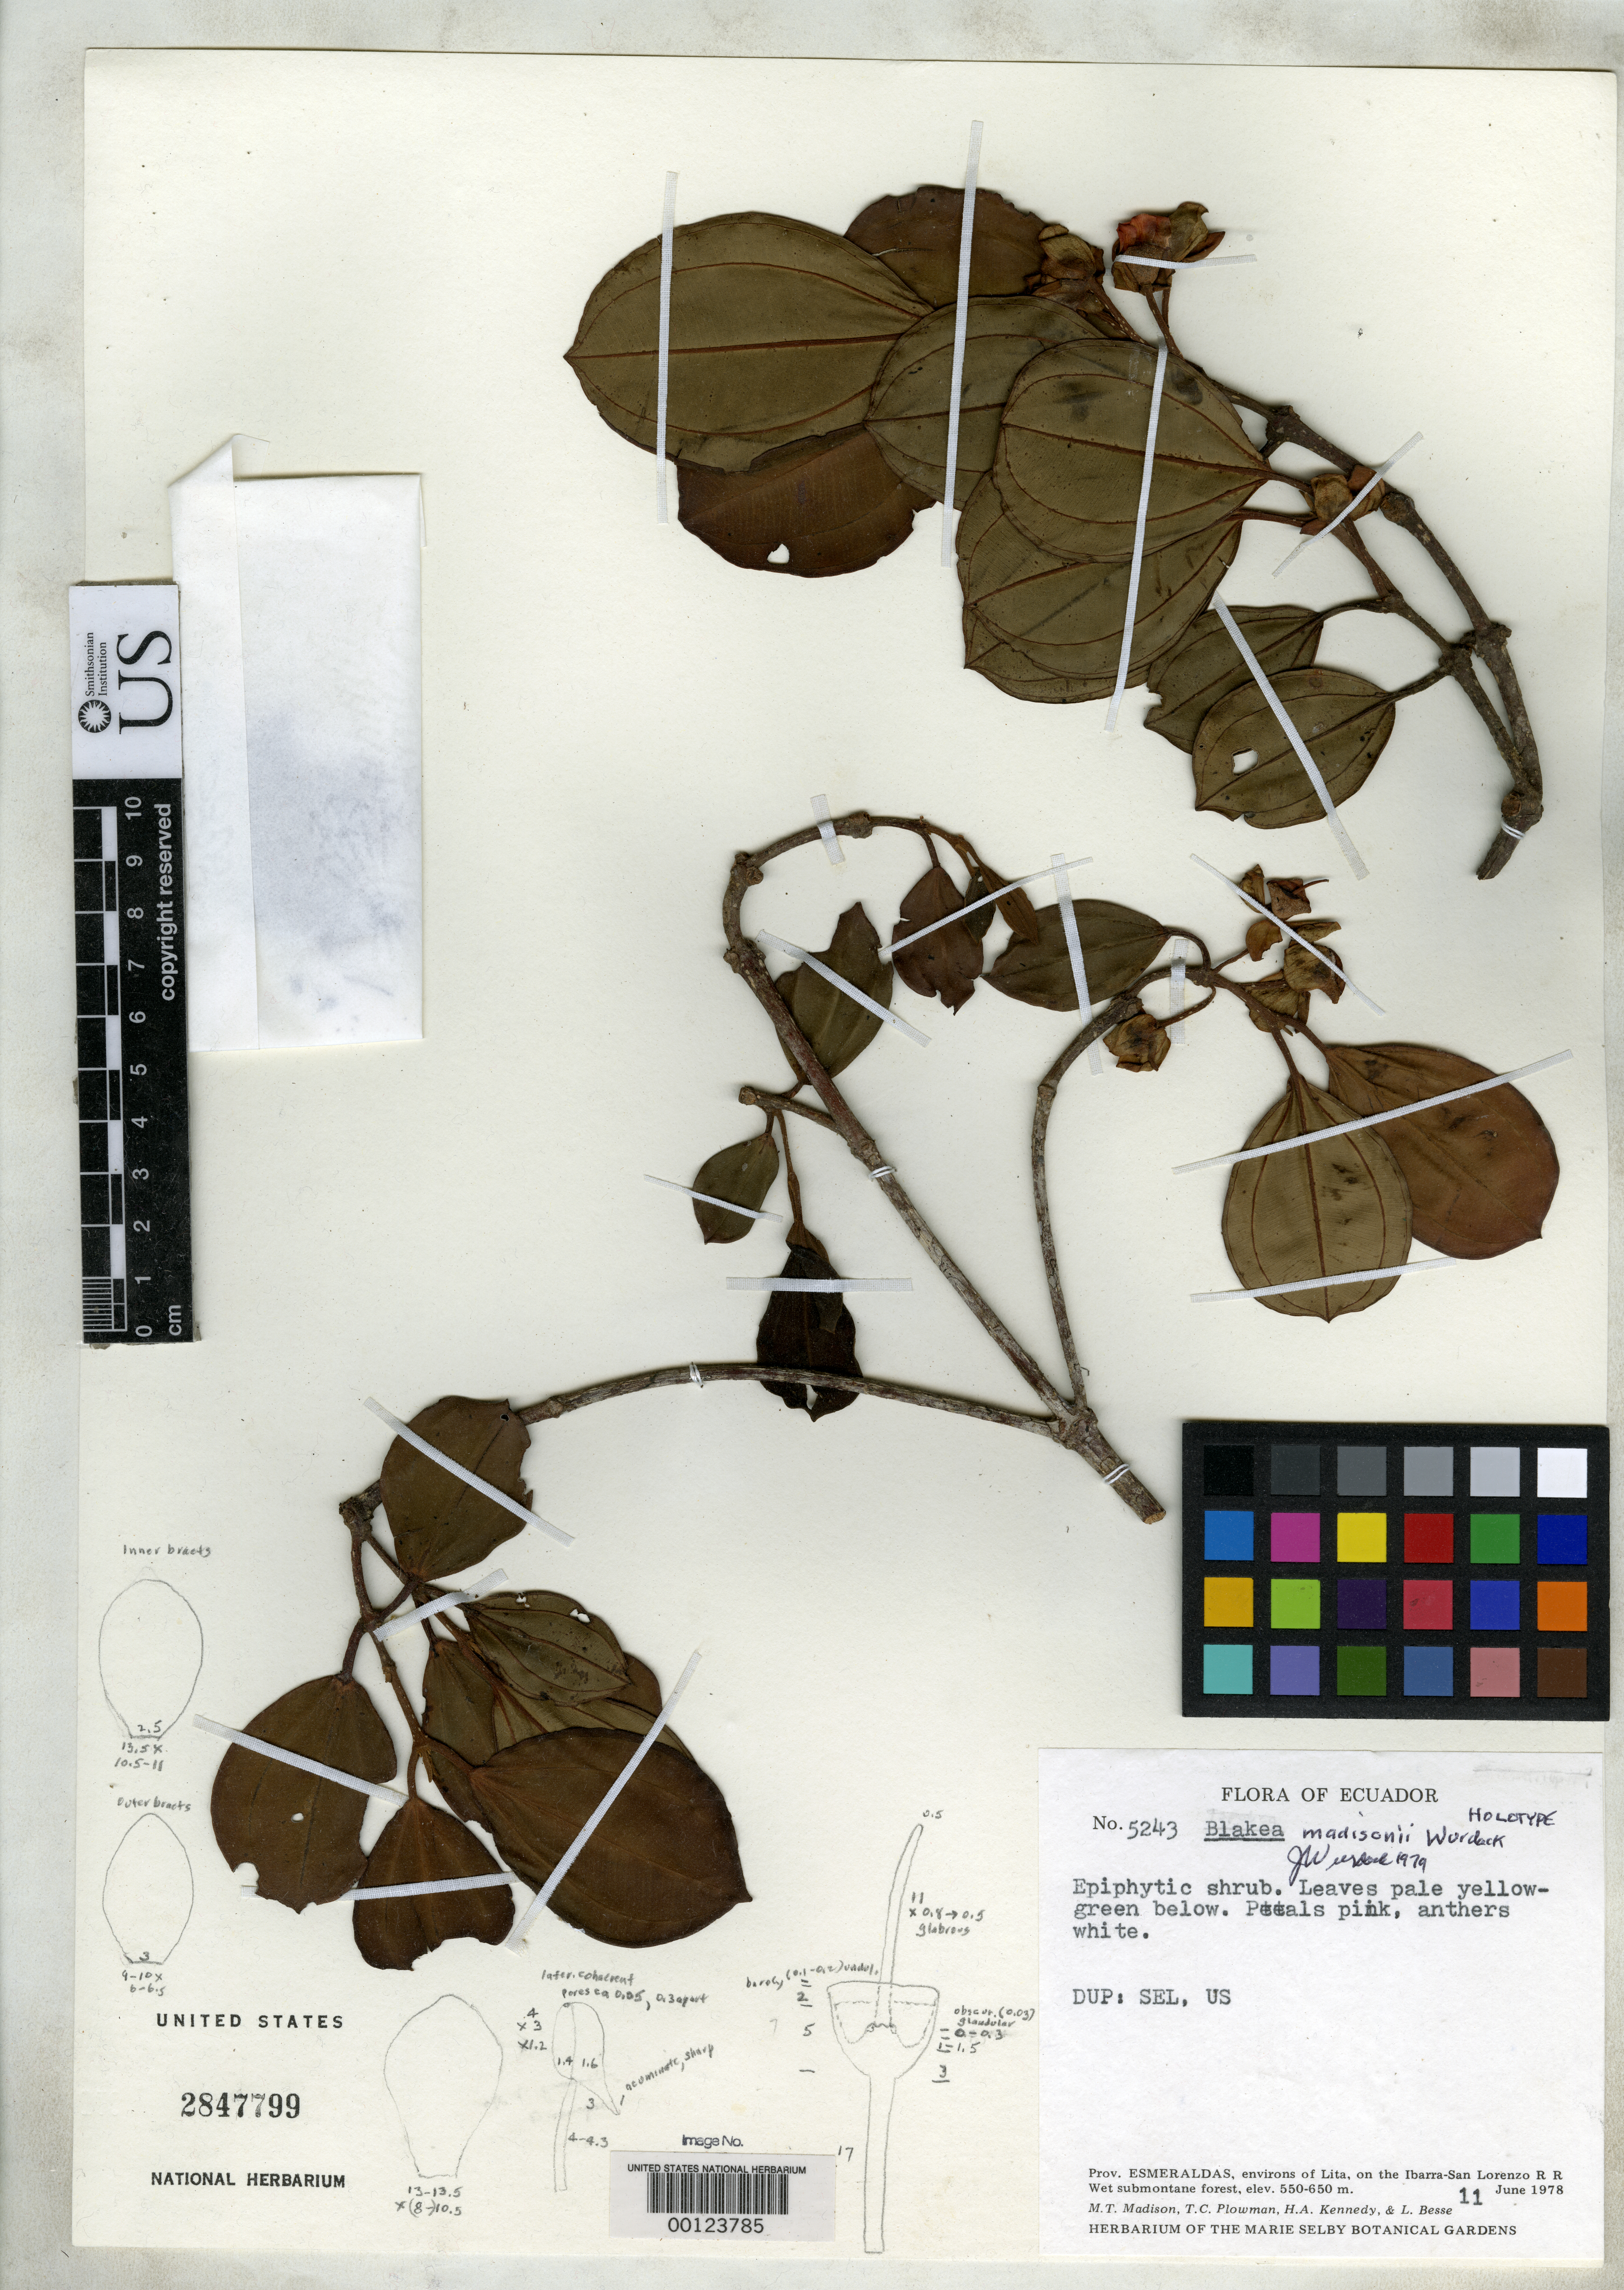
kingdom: Plantae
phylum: Tracheophyta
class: Magnoliopsida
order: Myrtales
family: Melastomataceae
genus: Blakea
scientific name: Blakea madisonii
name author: Wurdack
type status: Holotype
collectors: M. T. Madison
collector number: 5243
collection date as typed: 11 Jun 1978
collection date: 1978-06-11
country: Ecuador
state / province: Esmeraldas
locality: Near Lita.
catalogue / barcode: US 2847799